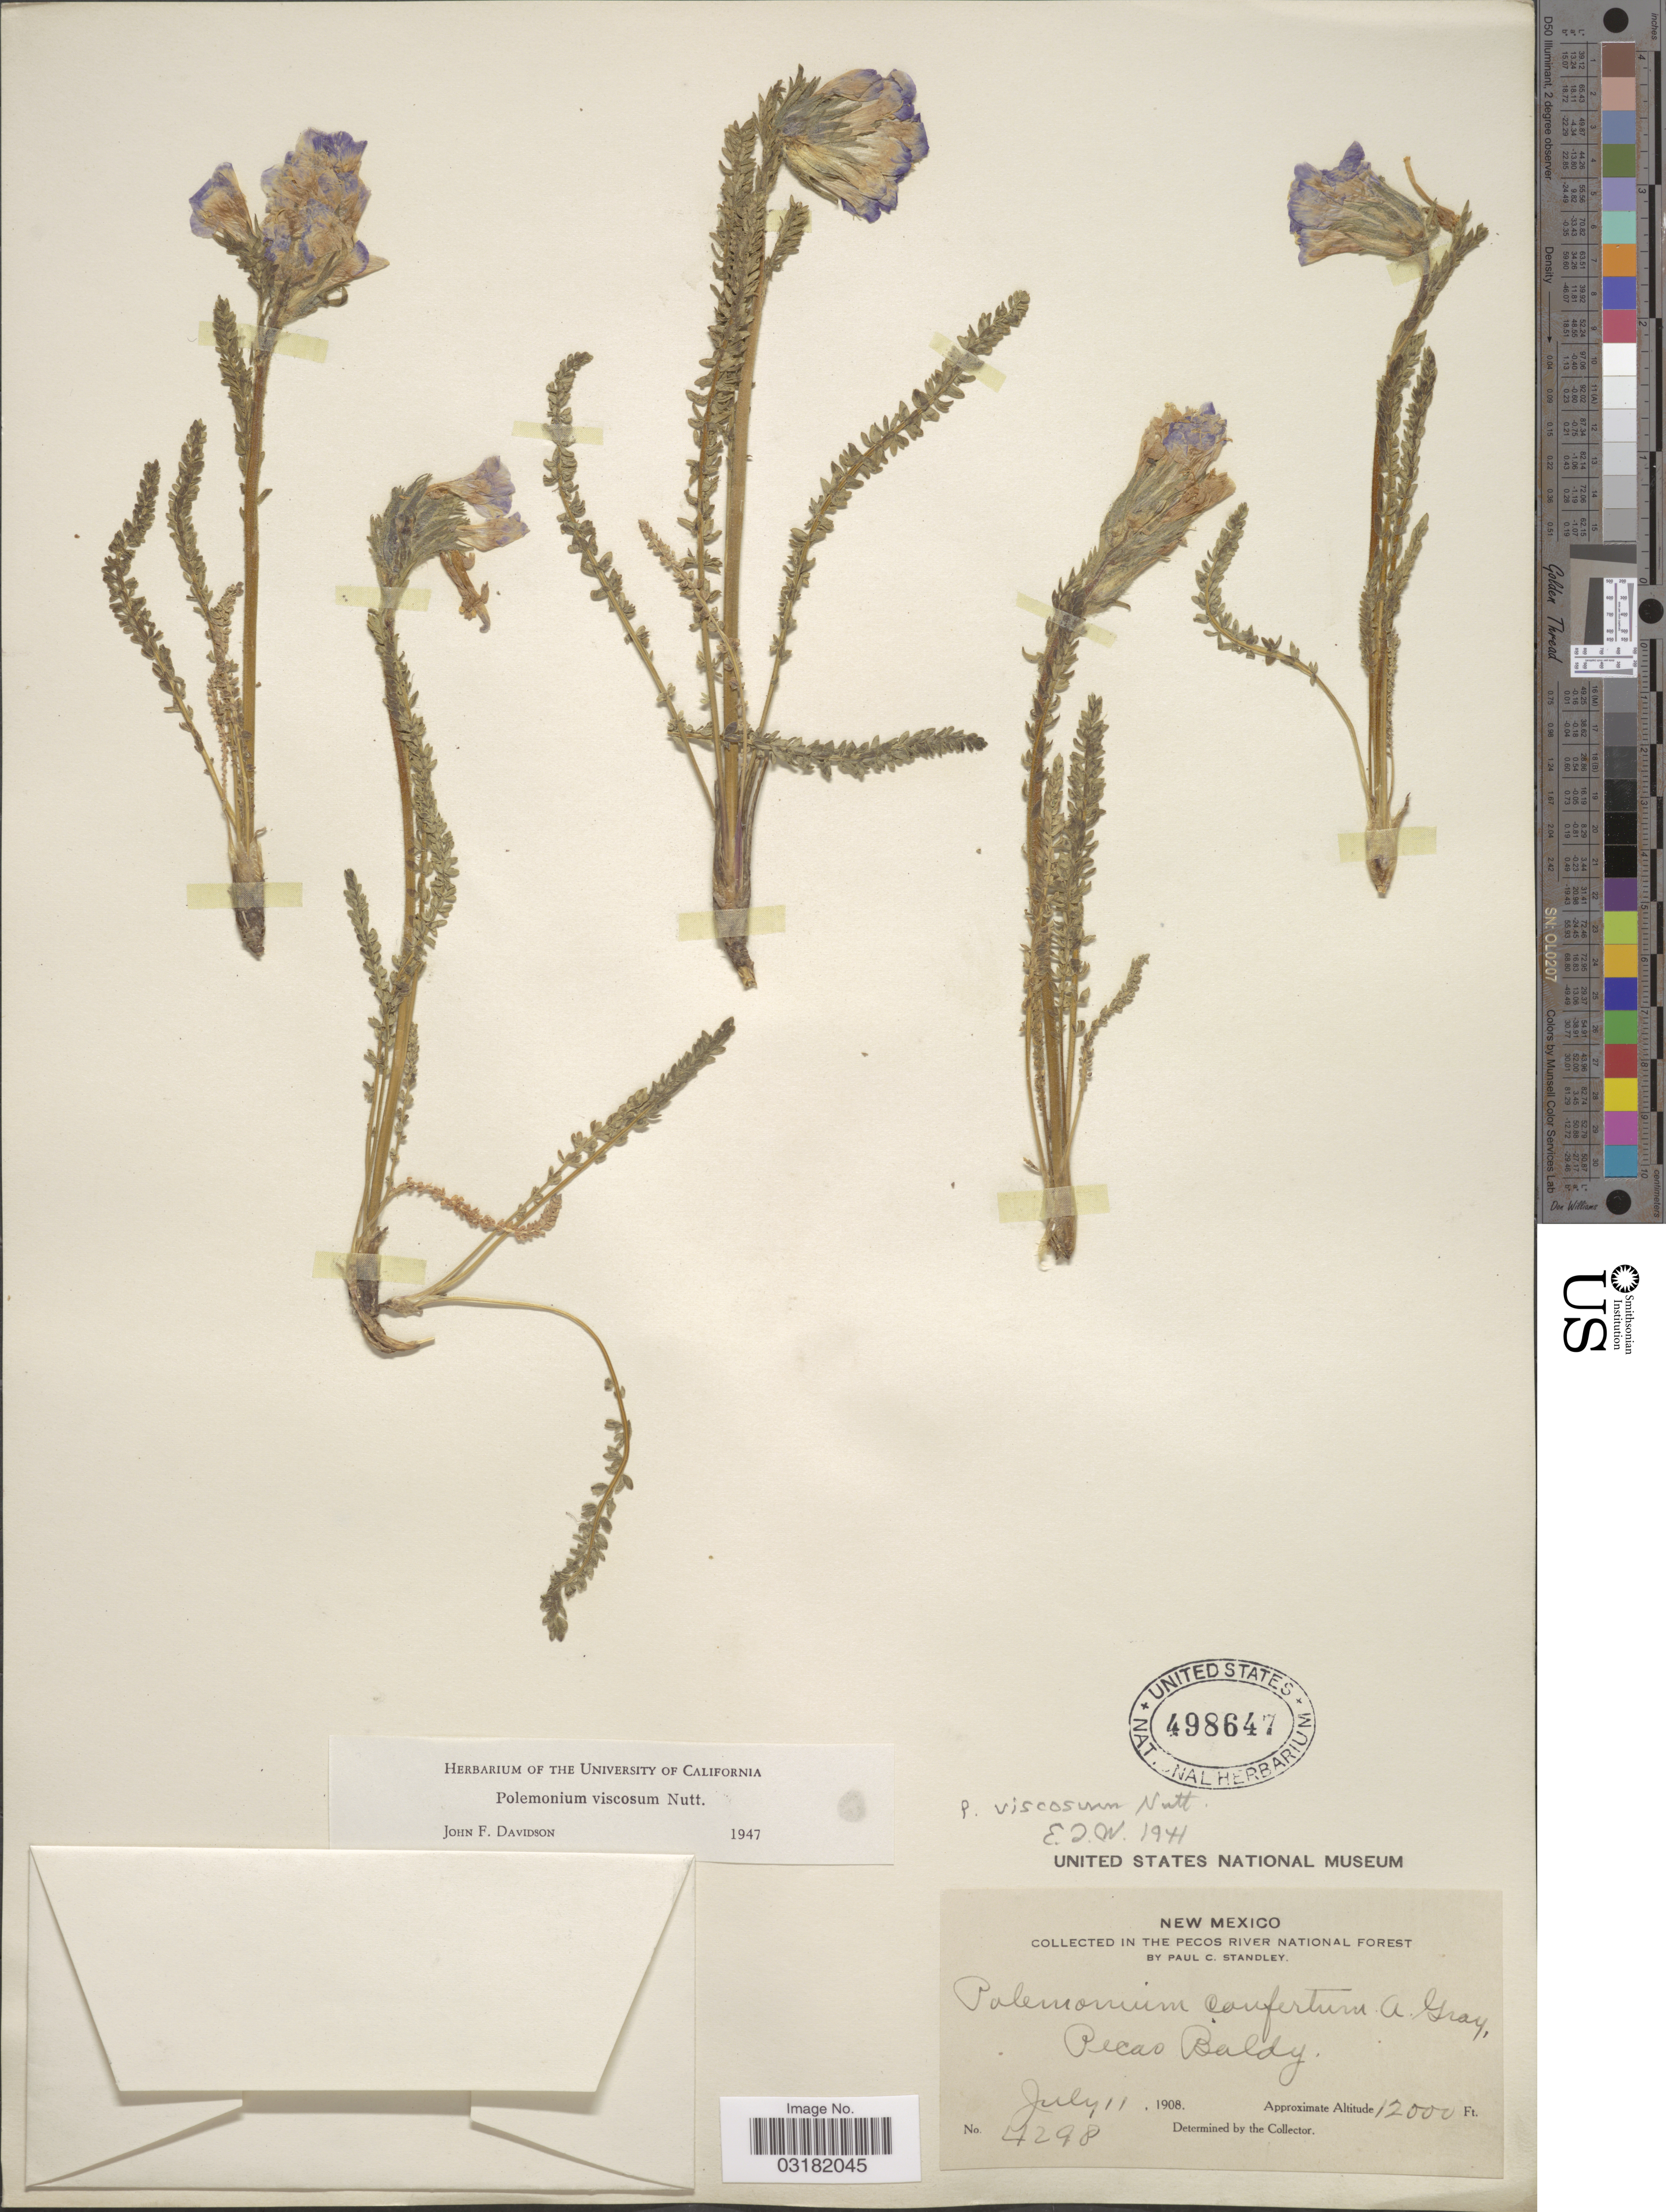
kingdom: Plantae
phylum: Tracheophyta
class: Magnoliopsida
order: Ericales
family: Polemoniaceae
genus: Polemonium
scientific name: Polemonium viscosum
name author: Nutt.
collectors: P. C. Standley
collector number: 4298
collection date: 1908-07-11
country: United States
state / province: New Mexico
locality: In The Pecos River National Forest, Pecos Baldy.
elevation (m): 3658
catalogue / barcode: US 498647